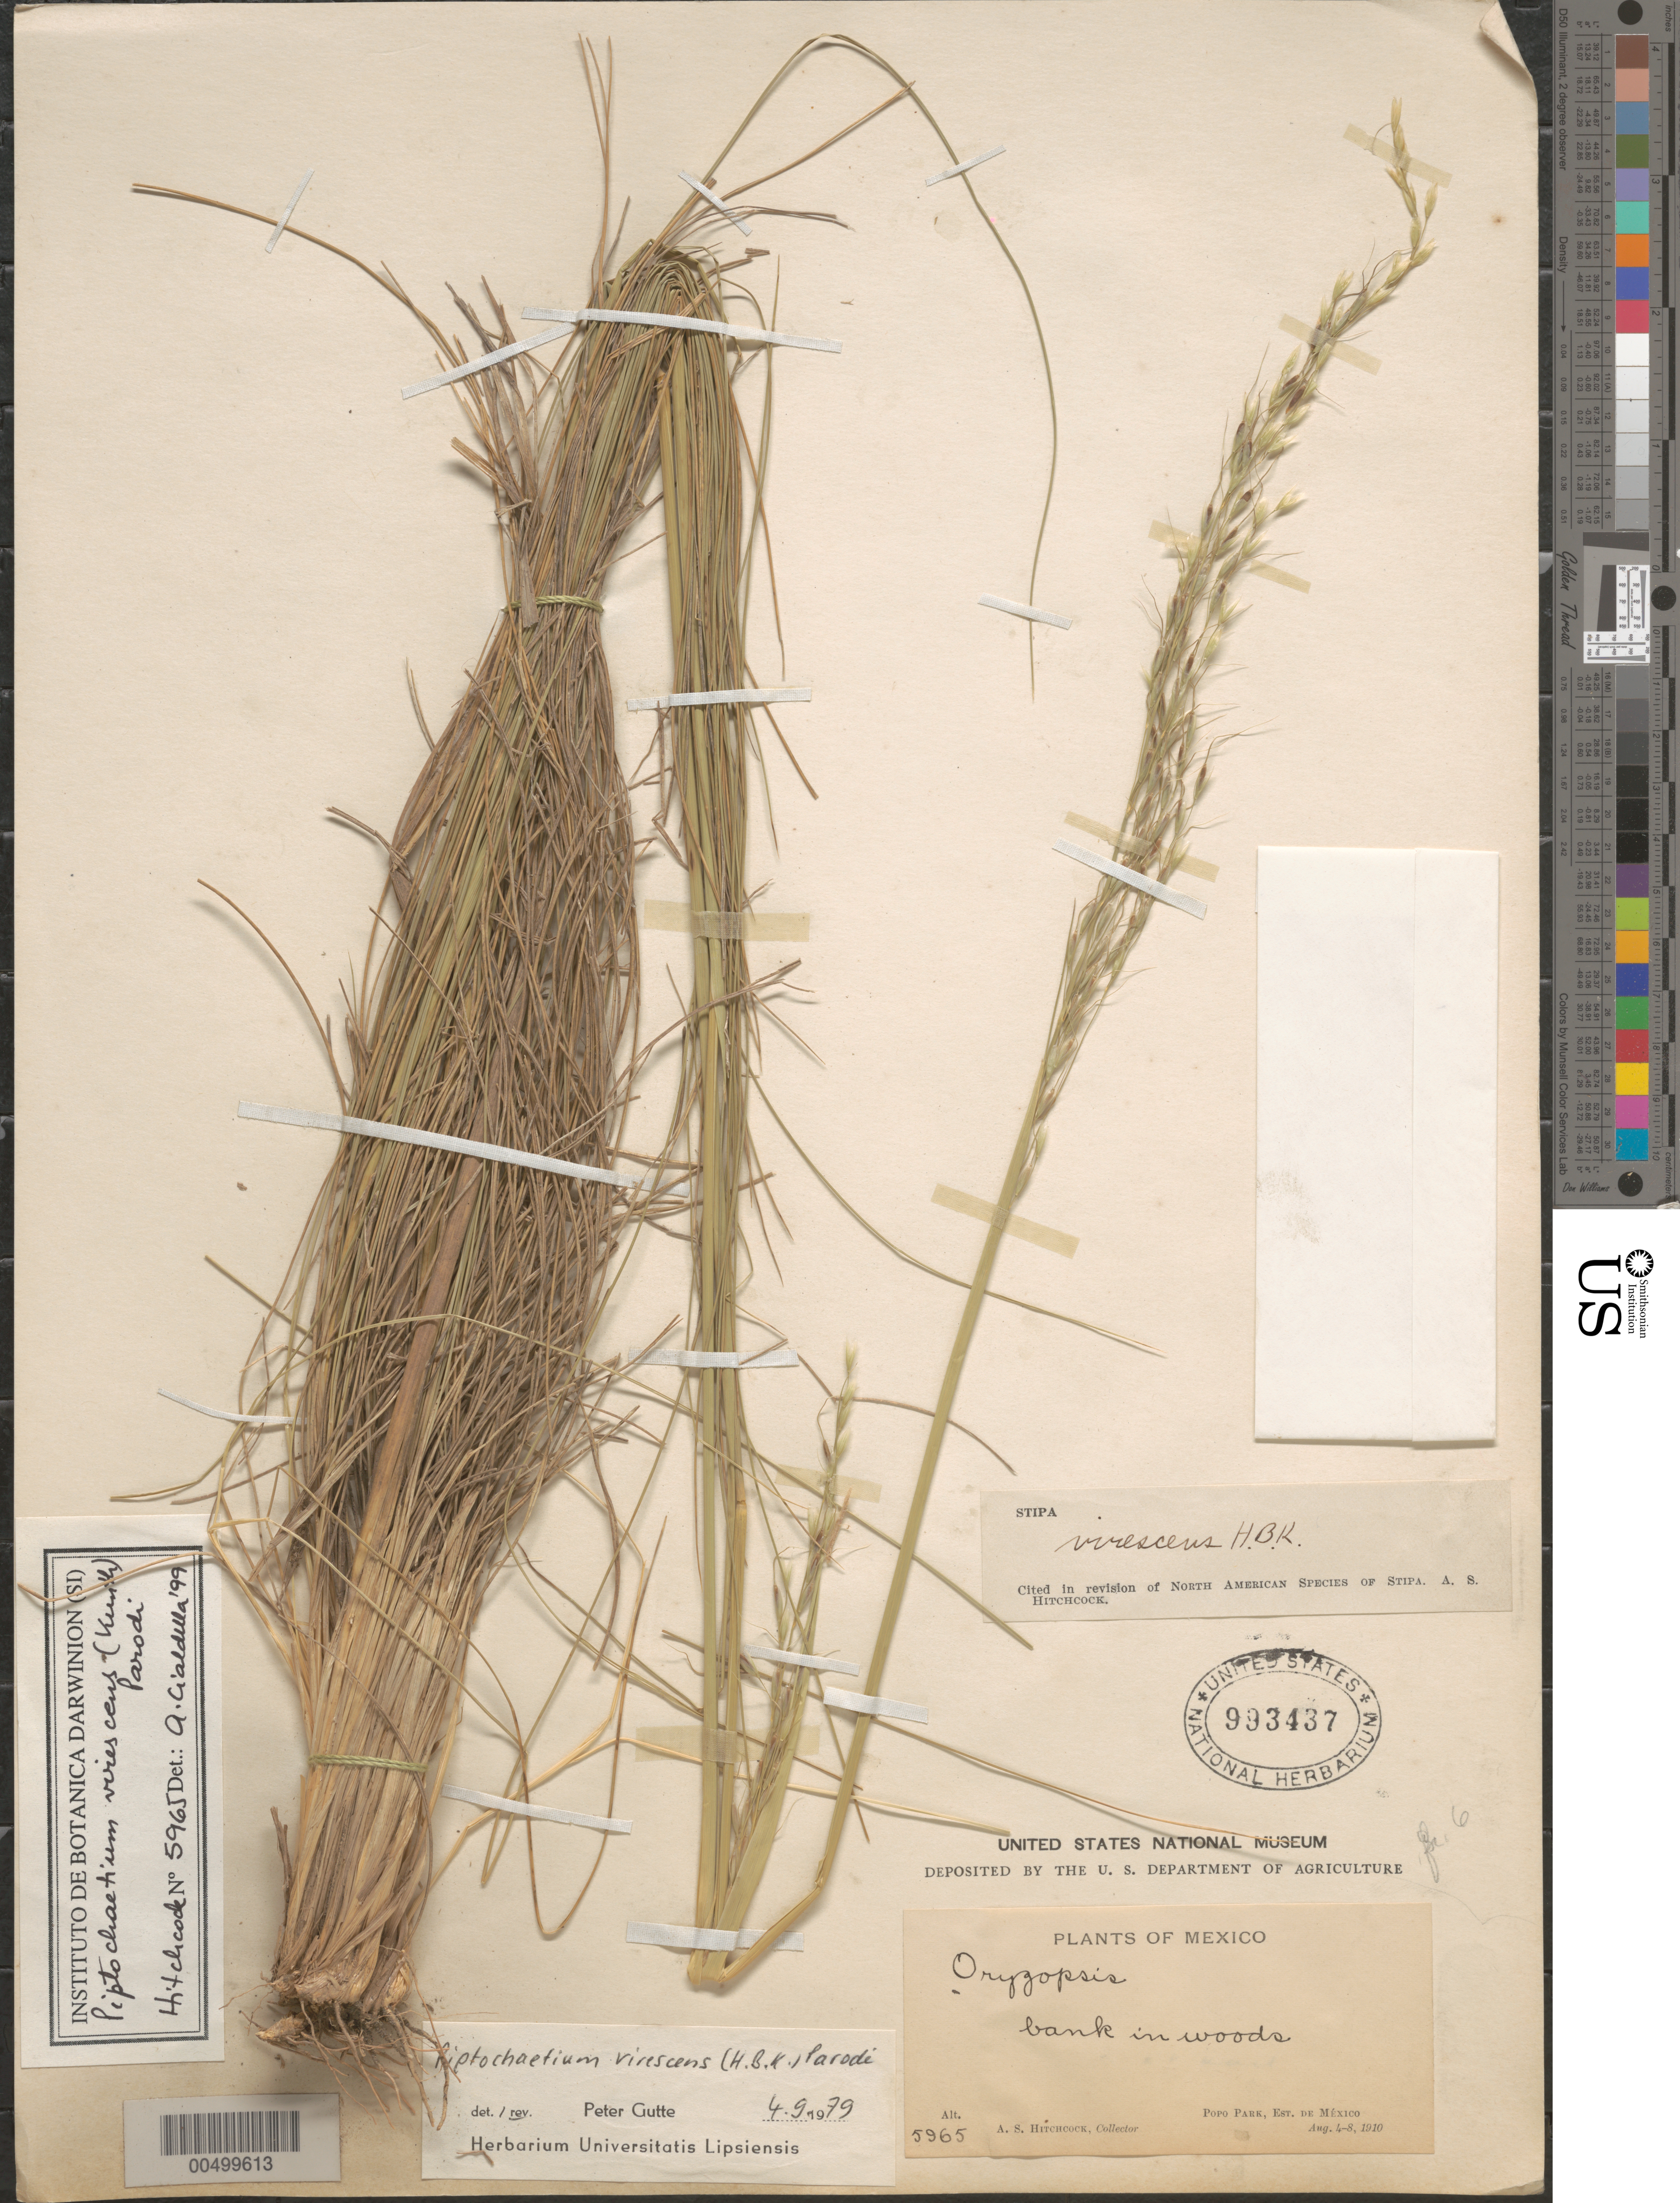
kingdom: Plantae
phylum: Tracheophyta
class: Liliopsida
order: Poales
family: Poaceae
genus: Piptochaetium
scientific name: Piptochaetium virescens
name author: (Kunth) Parodi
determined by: Gutte, P.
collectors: A. S. Hitchcock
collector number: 5965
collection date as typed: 4 Aug 1910 to 8 Aug 1910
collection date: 1910-08-04/1910-08-08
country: Mexico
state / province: México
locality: Popo Park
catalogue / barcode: US 993437